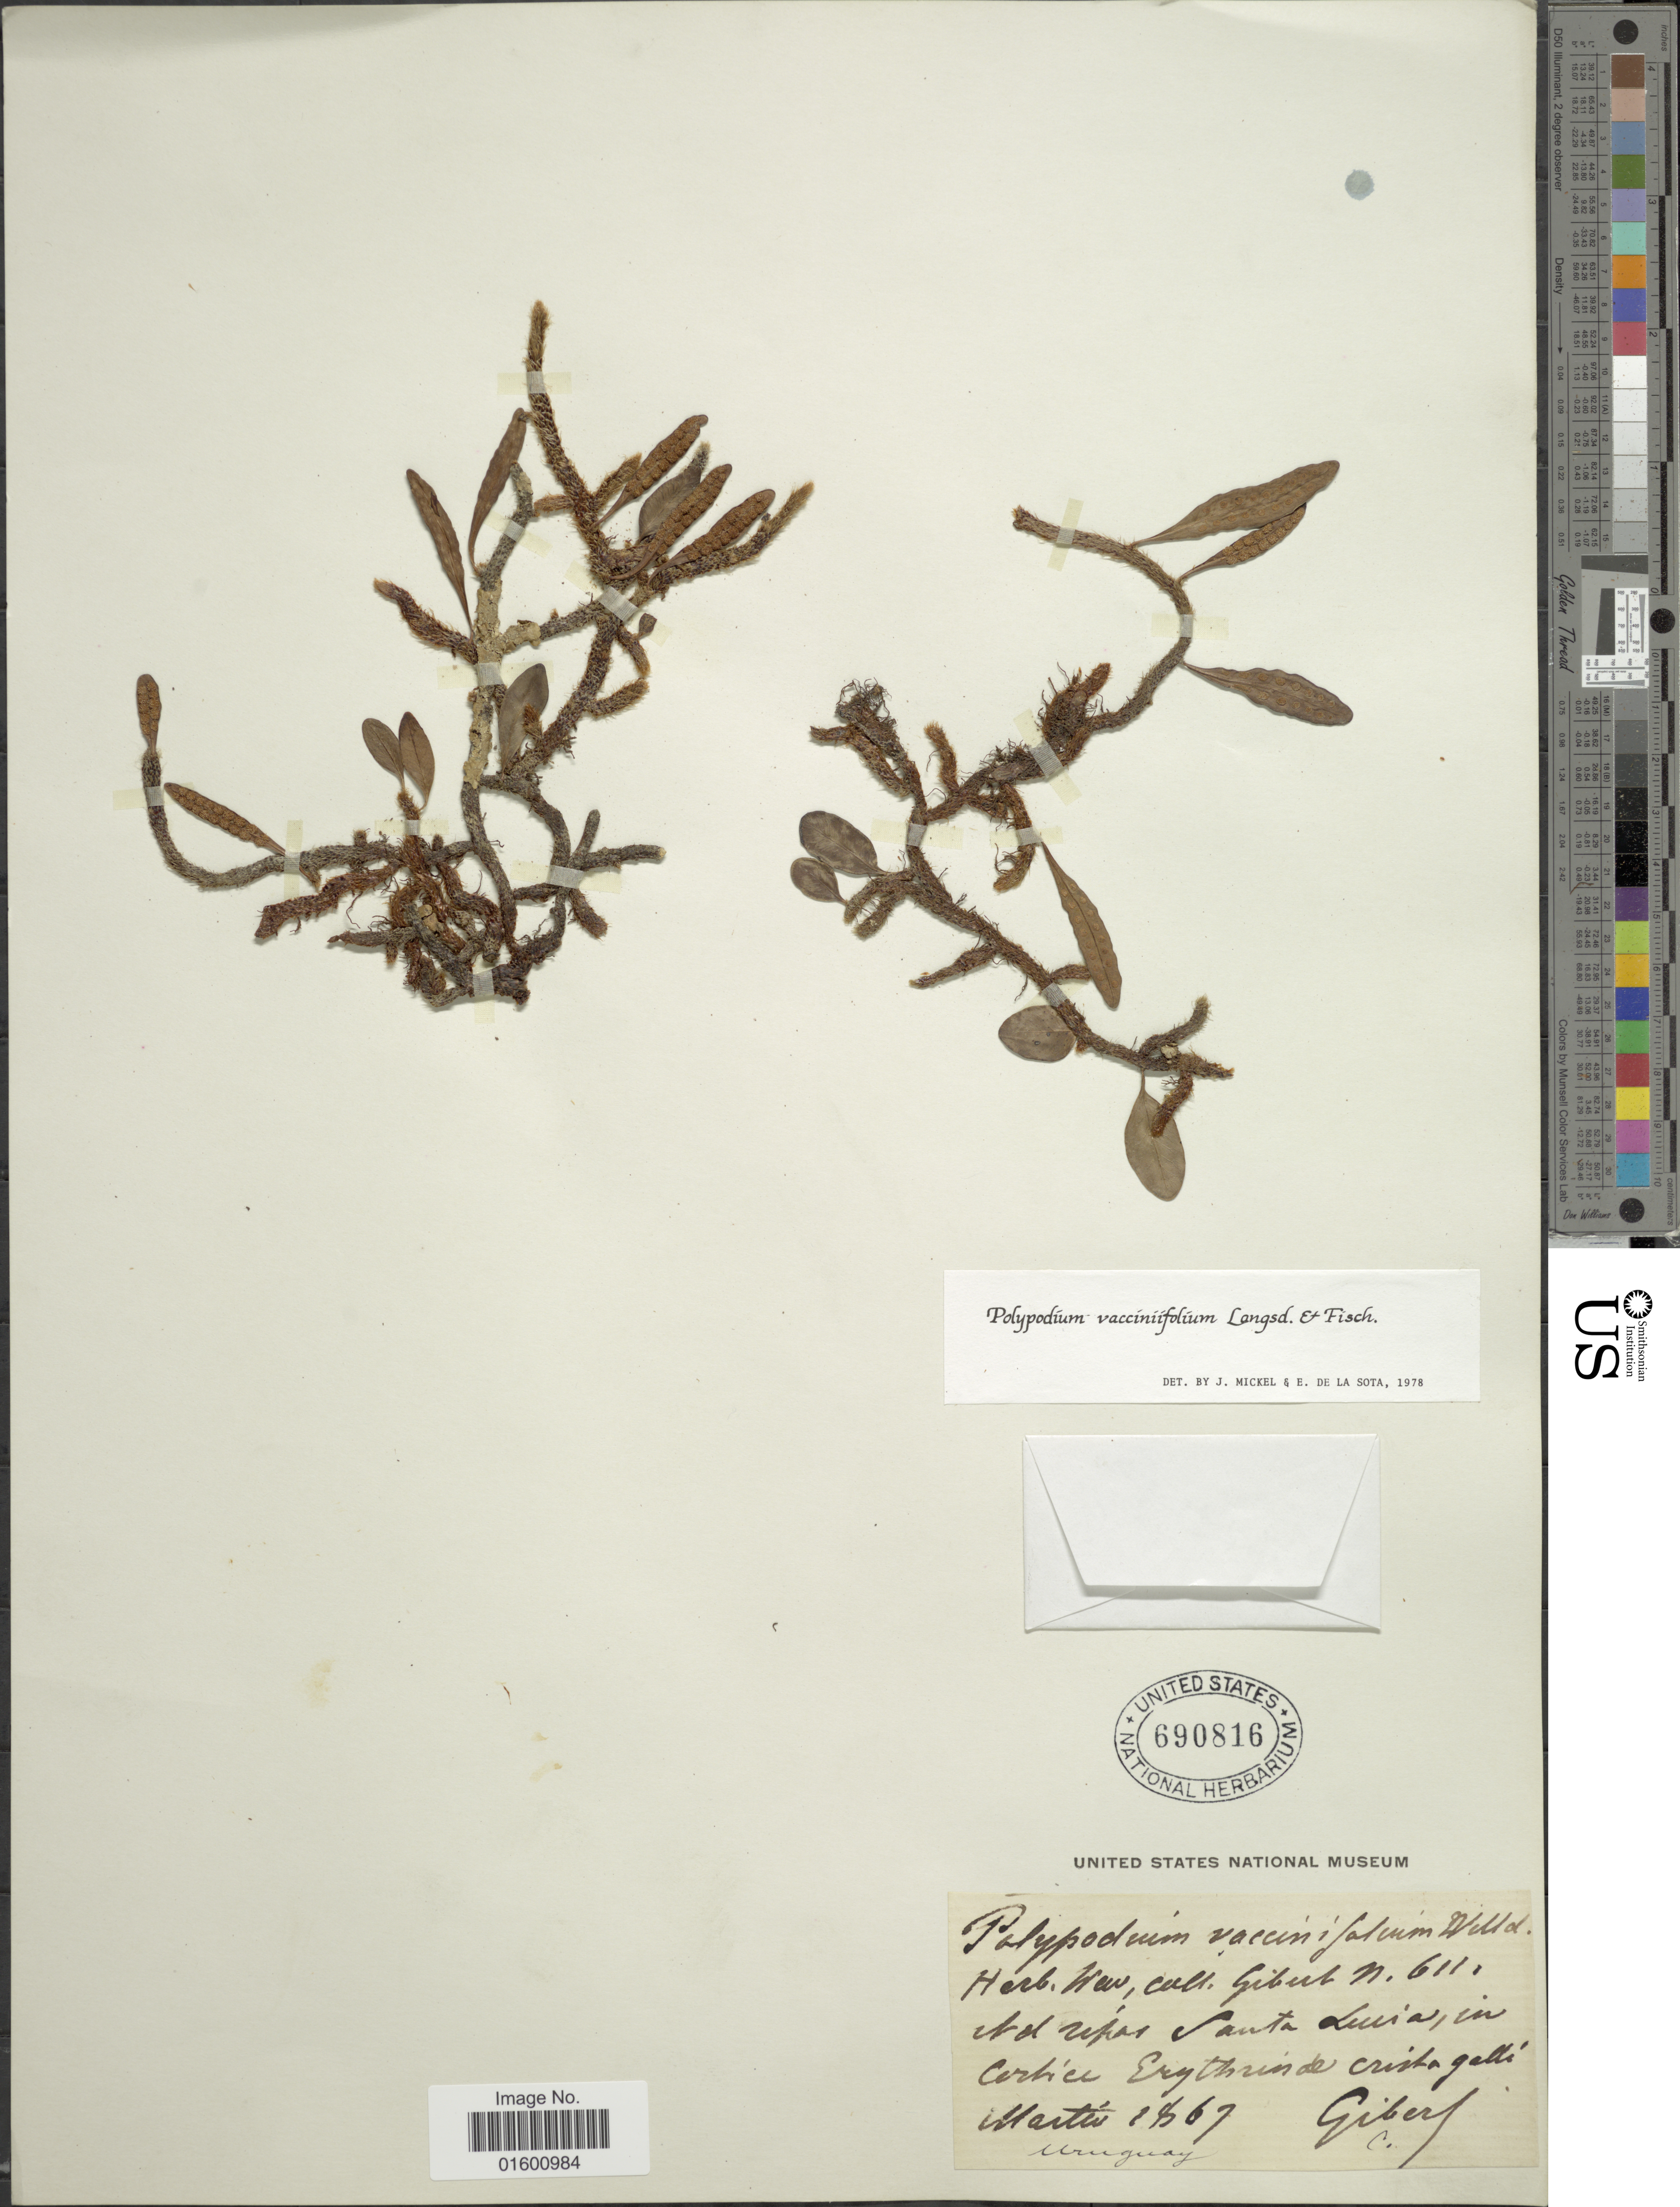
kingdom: Plantae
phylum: Tracheophyta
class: Polypodiopsida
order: Polypodiales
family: Polypodiaceae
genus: Microgramma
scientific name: Microgramma vaccinifolia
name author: (Langsd. & Fisch.) Copel.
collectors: Martin, -- & Gibert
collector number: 1867*?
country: Uruguay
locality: Ad ripas Santa Lucia.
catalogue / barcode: US 690816